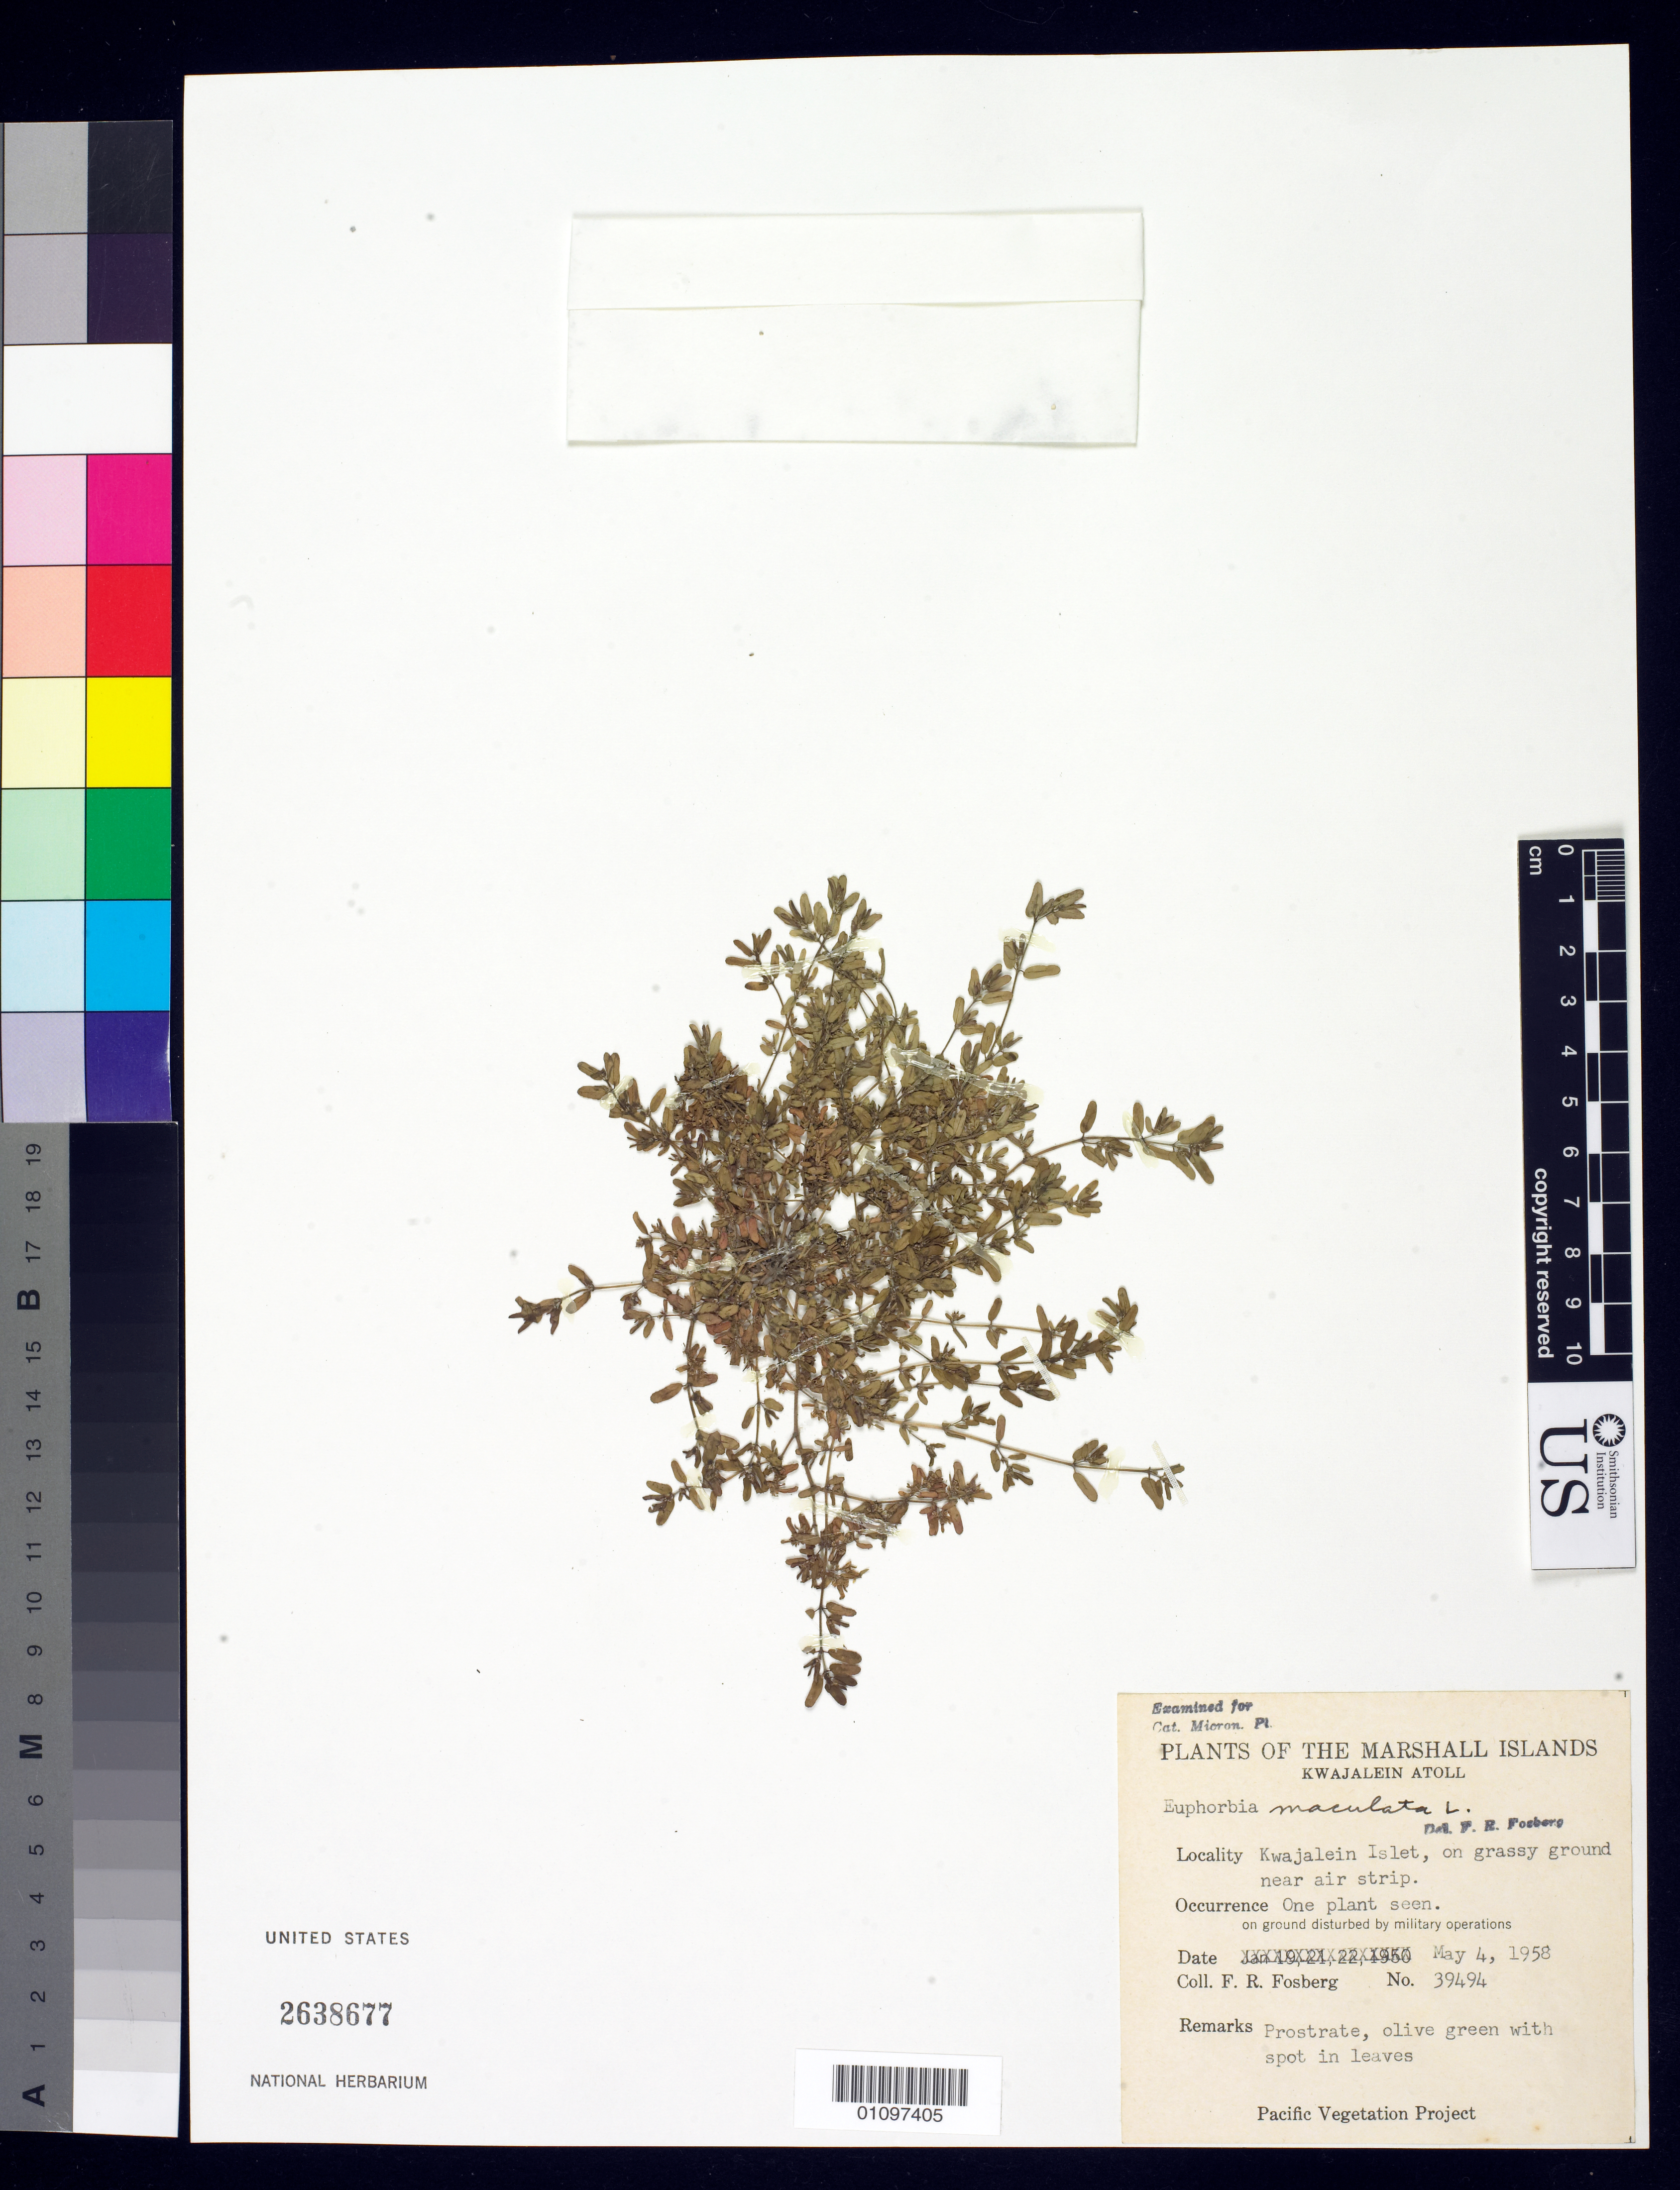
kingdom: Plantae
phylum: Tracheophyta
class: Magnoliopsida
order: Malpighiales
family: Euphorbiaceae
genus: Euphorbia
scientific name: Euphorbia maculata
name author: L.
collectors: F. R. Fosberg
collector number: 39494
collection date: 1958-05-04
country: Marshall Islands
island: Kwajalein Atoll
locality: Kwajalein Islet, on grassy ground near air strip, on ground disturbed by military operations.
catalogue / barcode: US 2638677